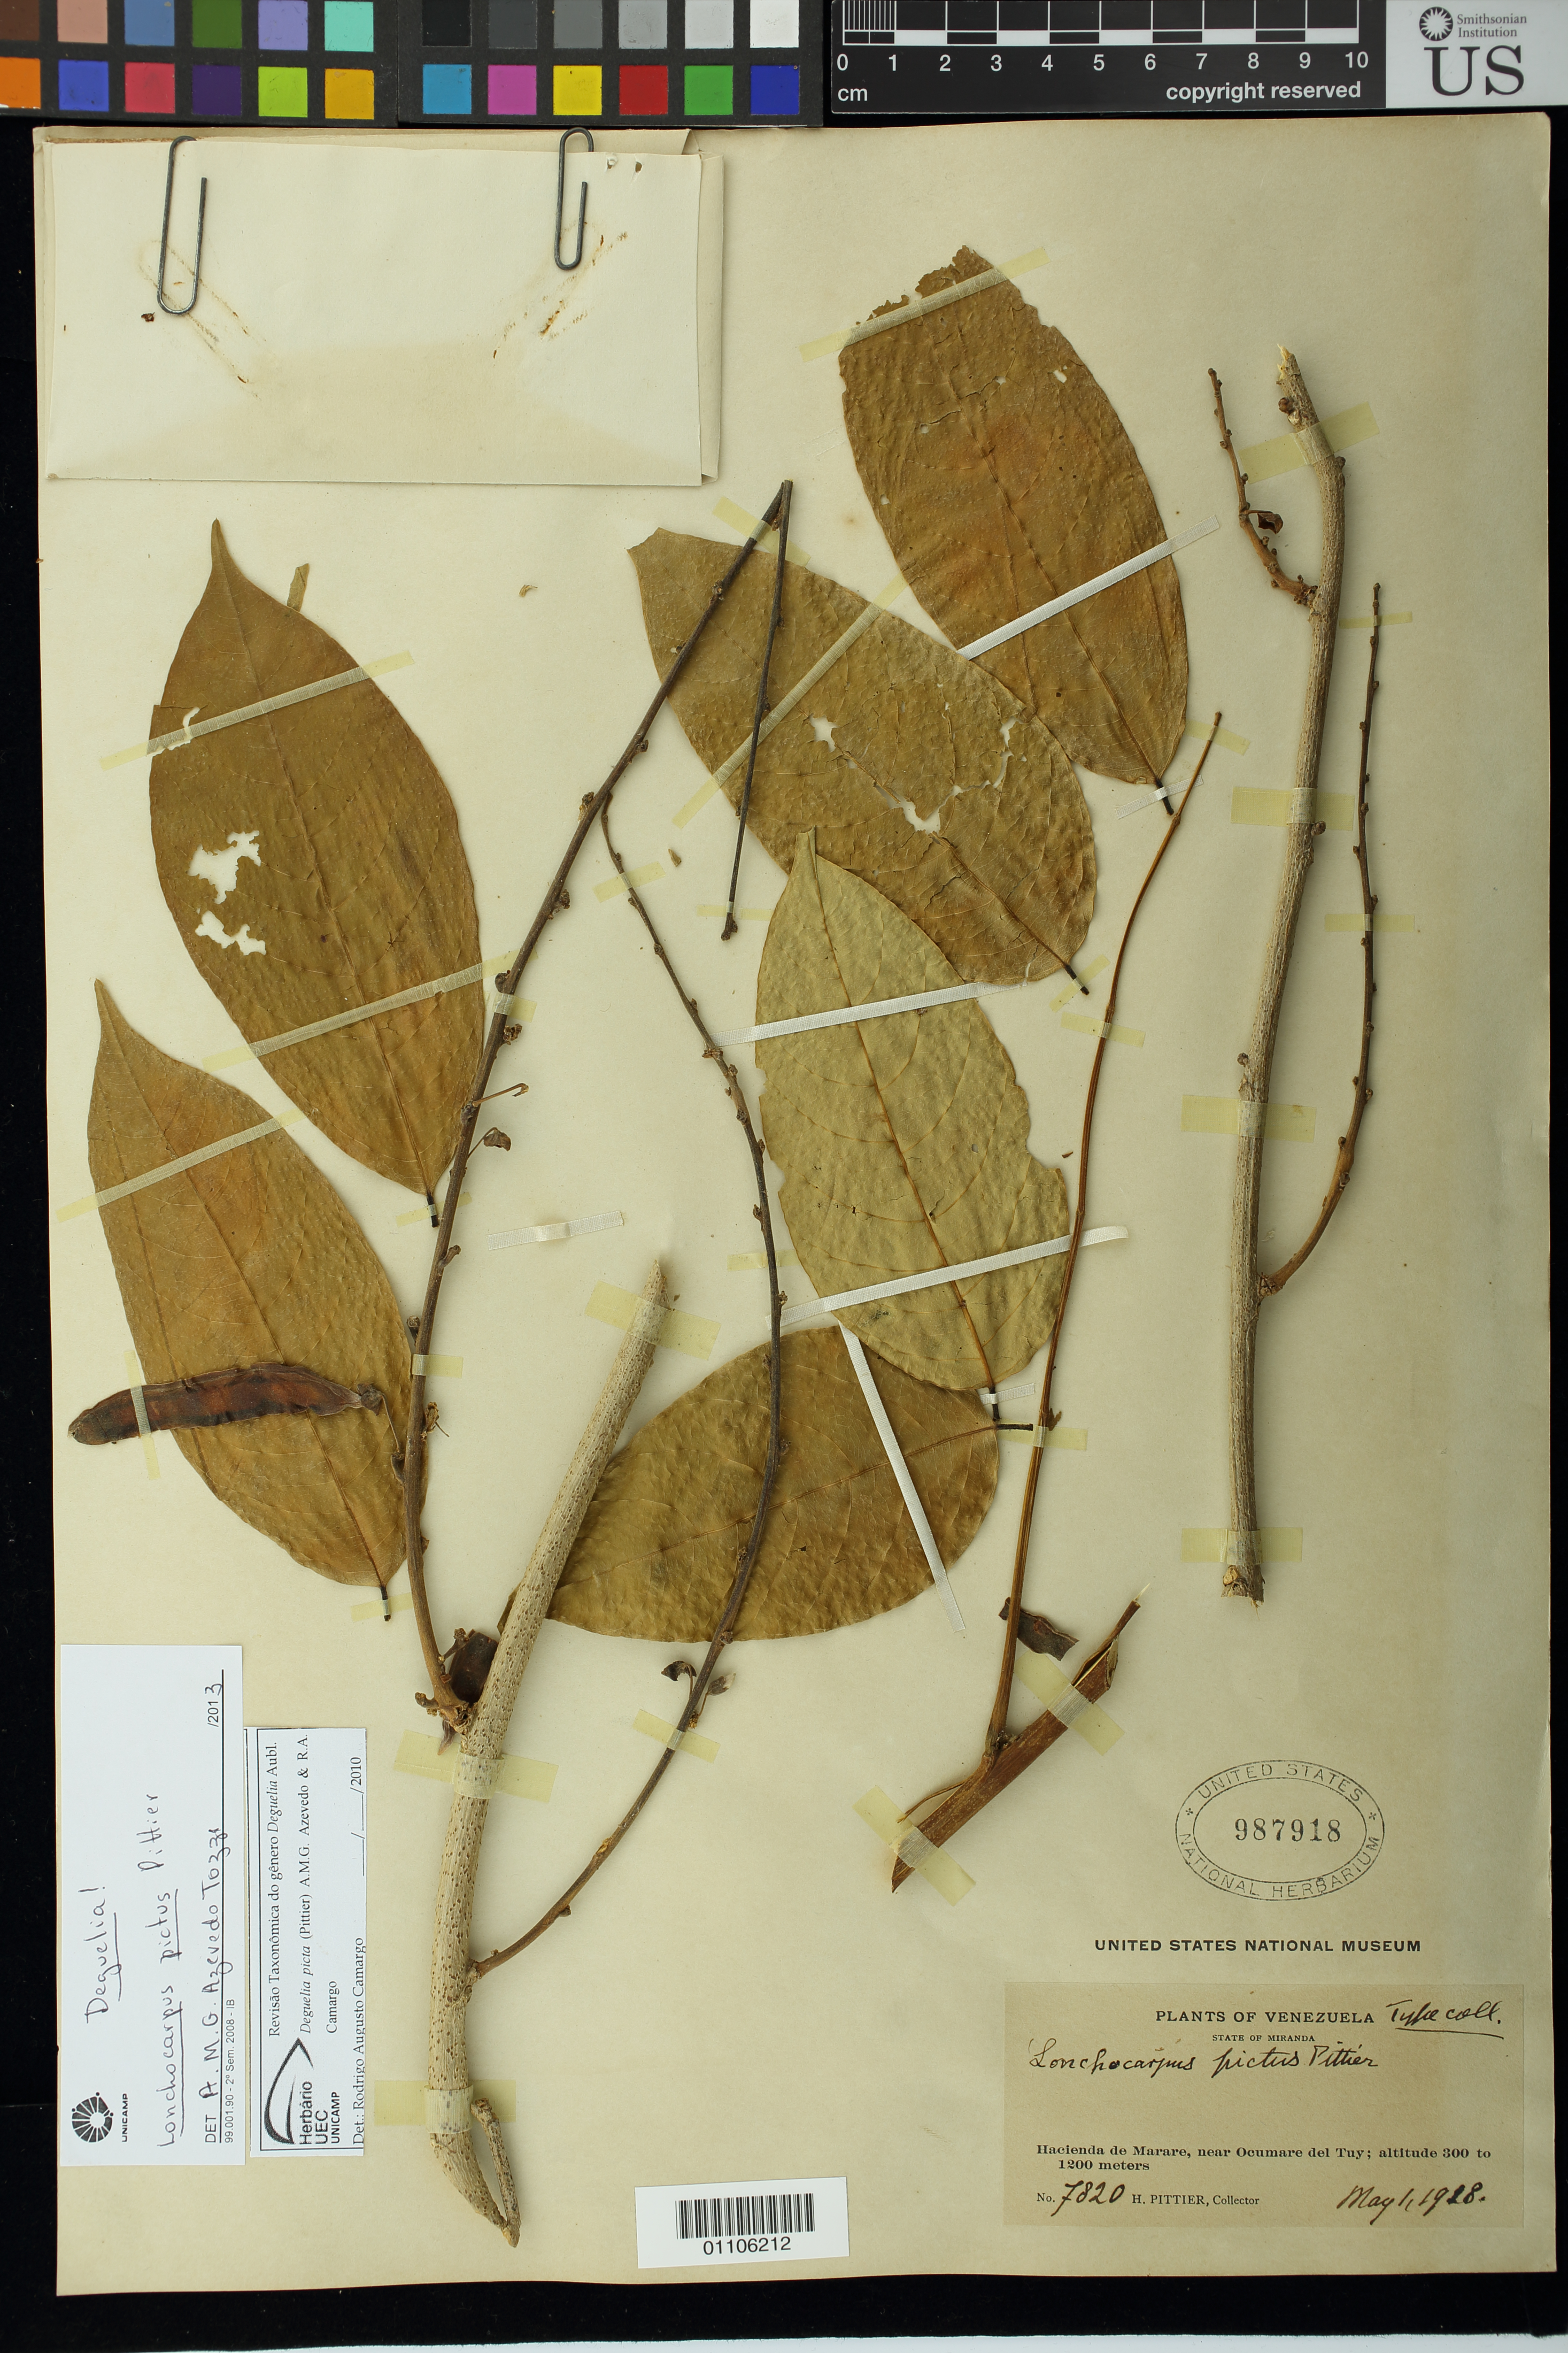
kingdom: Plantae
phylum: Tracheophyta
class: Magnoliopsida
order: Fabales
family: Fabaceae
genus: Lonchocarpus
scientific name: Lonchocarpus pictus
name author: Pittier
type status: Type Collection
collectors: H. F. Pittier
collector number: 7820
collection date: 1918-05-01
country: Venezuela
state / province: Miranda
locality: Hacienda de Marare, near Ocumare del Tuy.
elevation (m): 300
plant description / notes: Type status uncertain; holotype (VEN, annotated "tipo" by Pittier) is numbered 7820 but bears 2 dates, "Fecha April 3 1918" [=collection date?] but also "mayo 1. 923 [=1 May 1923, determination date?].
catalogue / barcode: US 987918